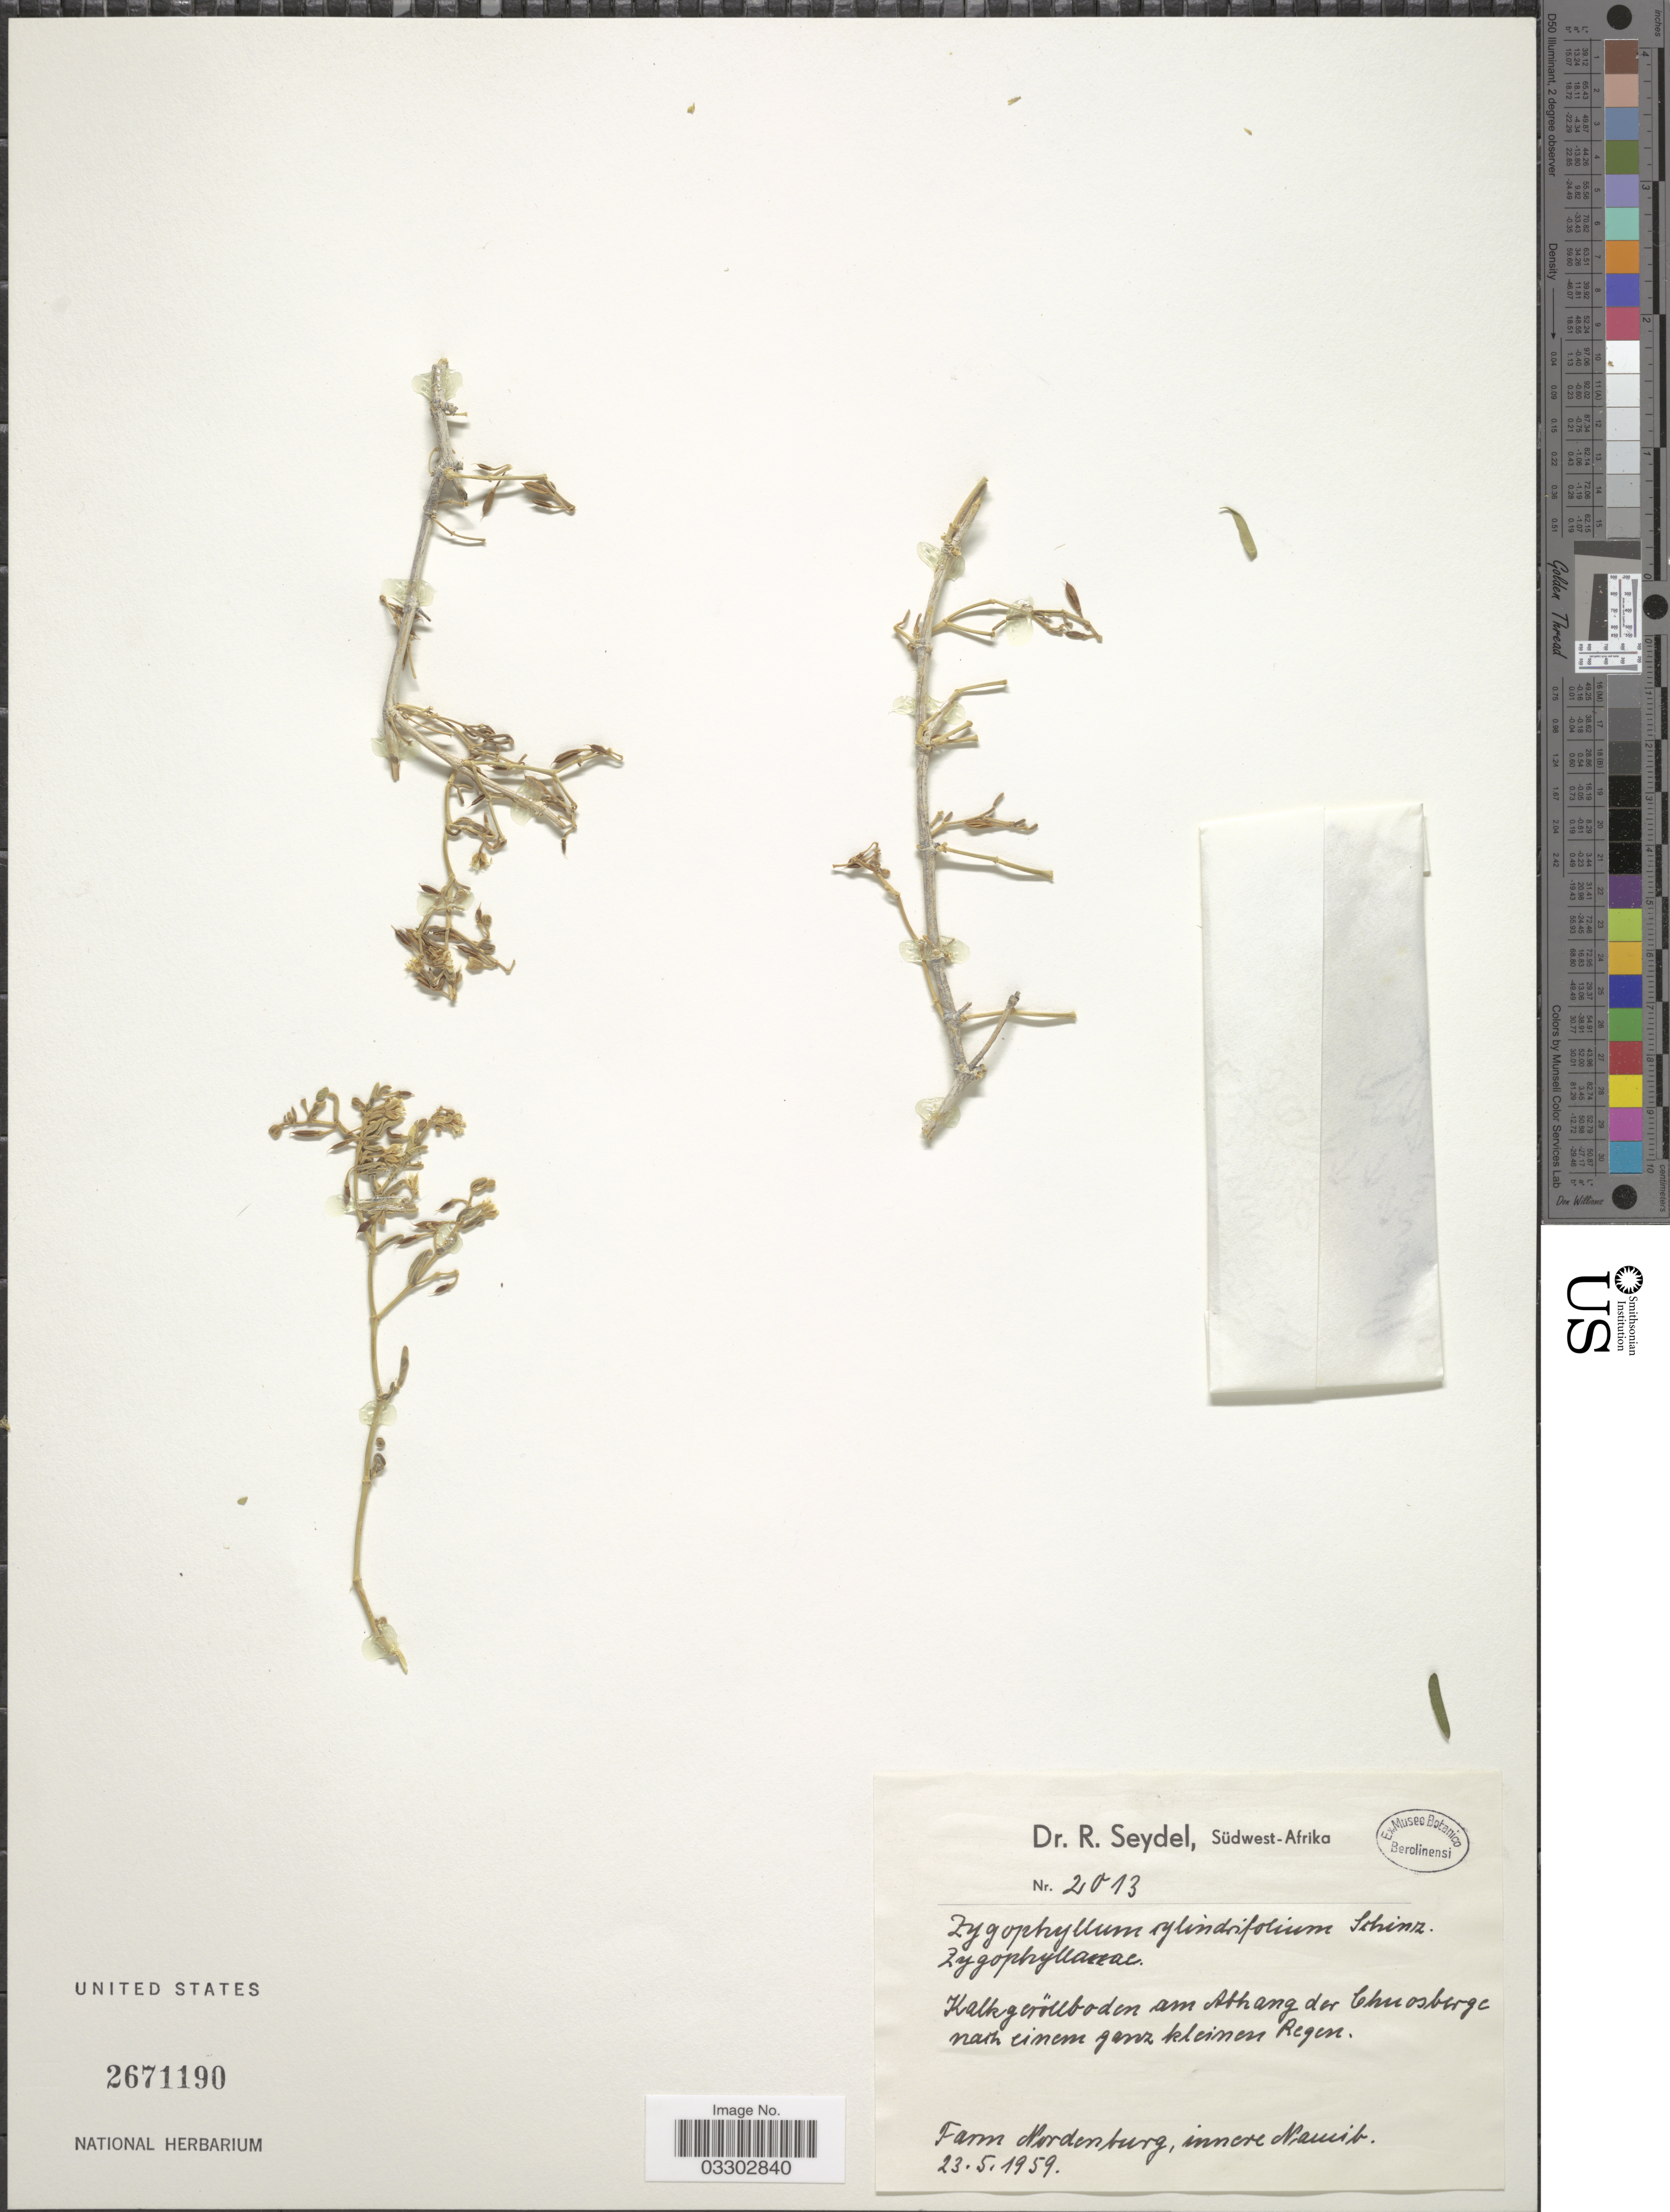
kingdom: Plantae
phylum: Tracheophyta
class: Magnoliopsida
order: Zygophyllales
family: Zygophyllaceae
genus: Zygophyllum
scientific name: Zygophyllum cylindrifolium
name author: Schinz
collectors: R. Seydel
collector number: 2013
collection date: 1959-05-23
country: Namibia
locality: Südwest-Afrika. Kalkgeröllboden am Afhang der Chuosberge nach einem ganz kleinen Regen. [on limestone on slopes of Chuosberge after a litte rain] Farm Nordenburg, innere Namib.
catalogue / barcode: US 2671190